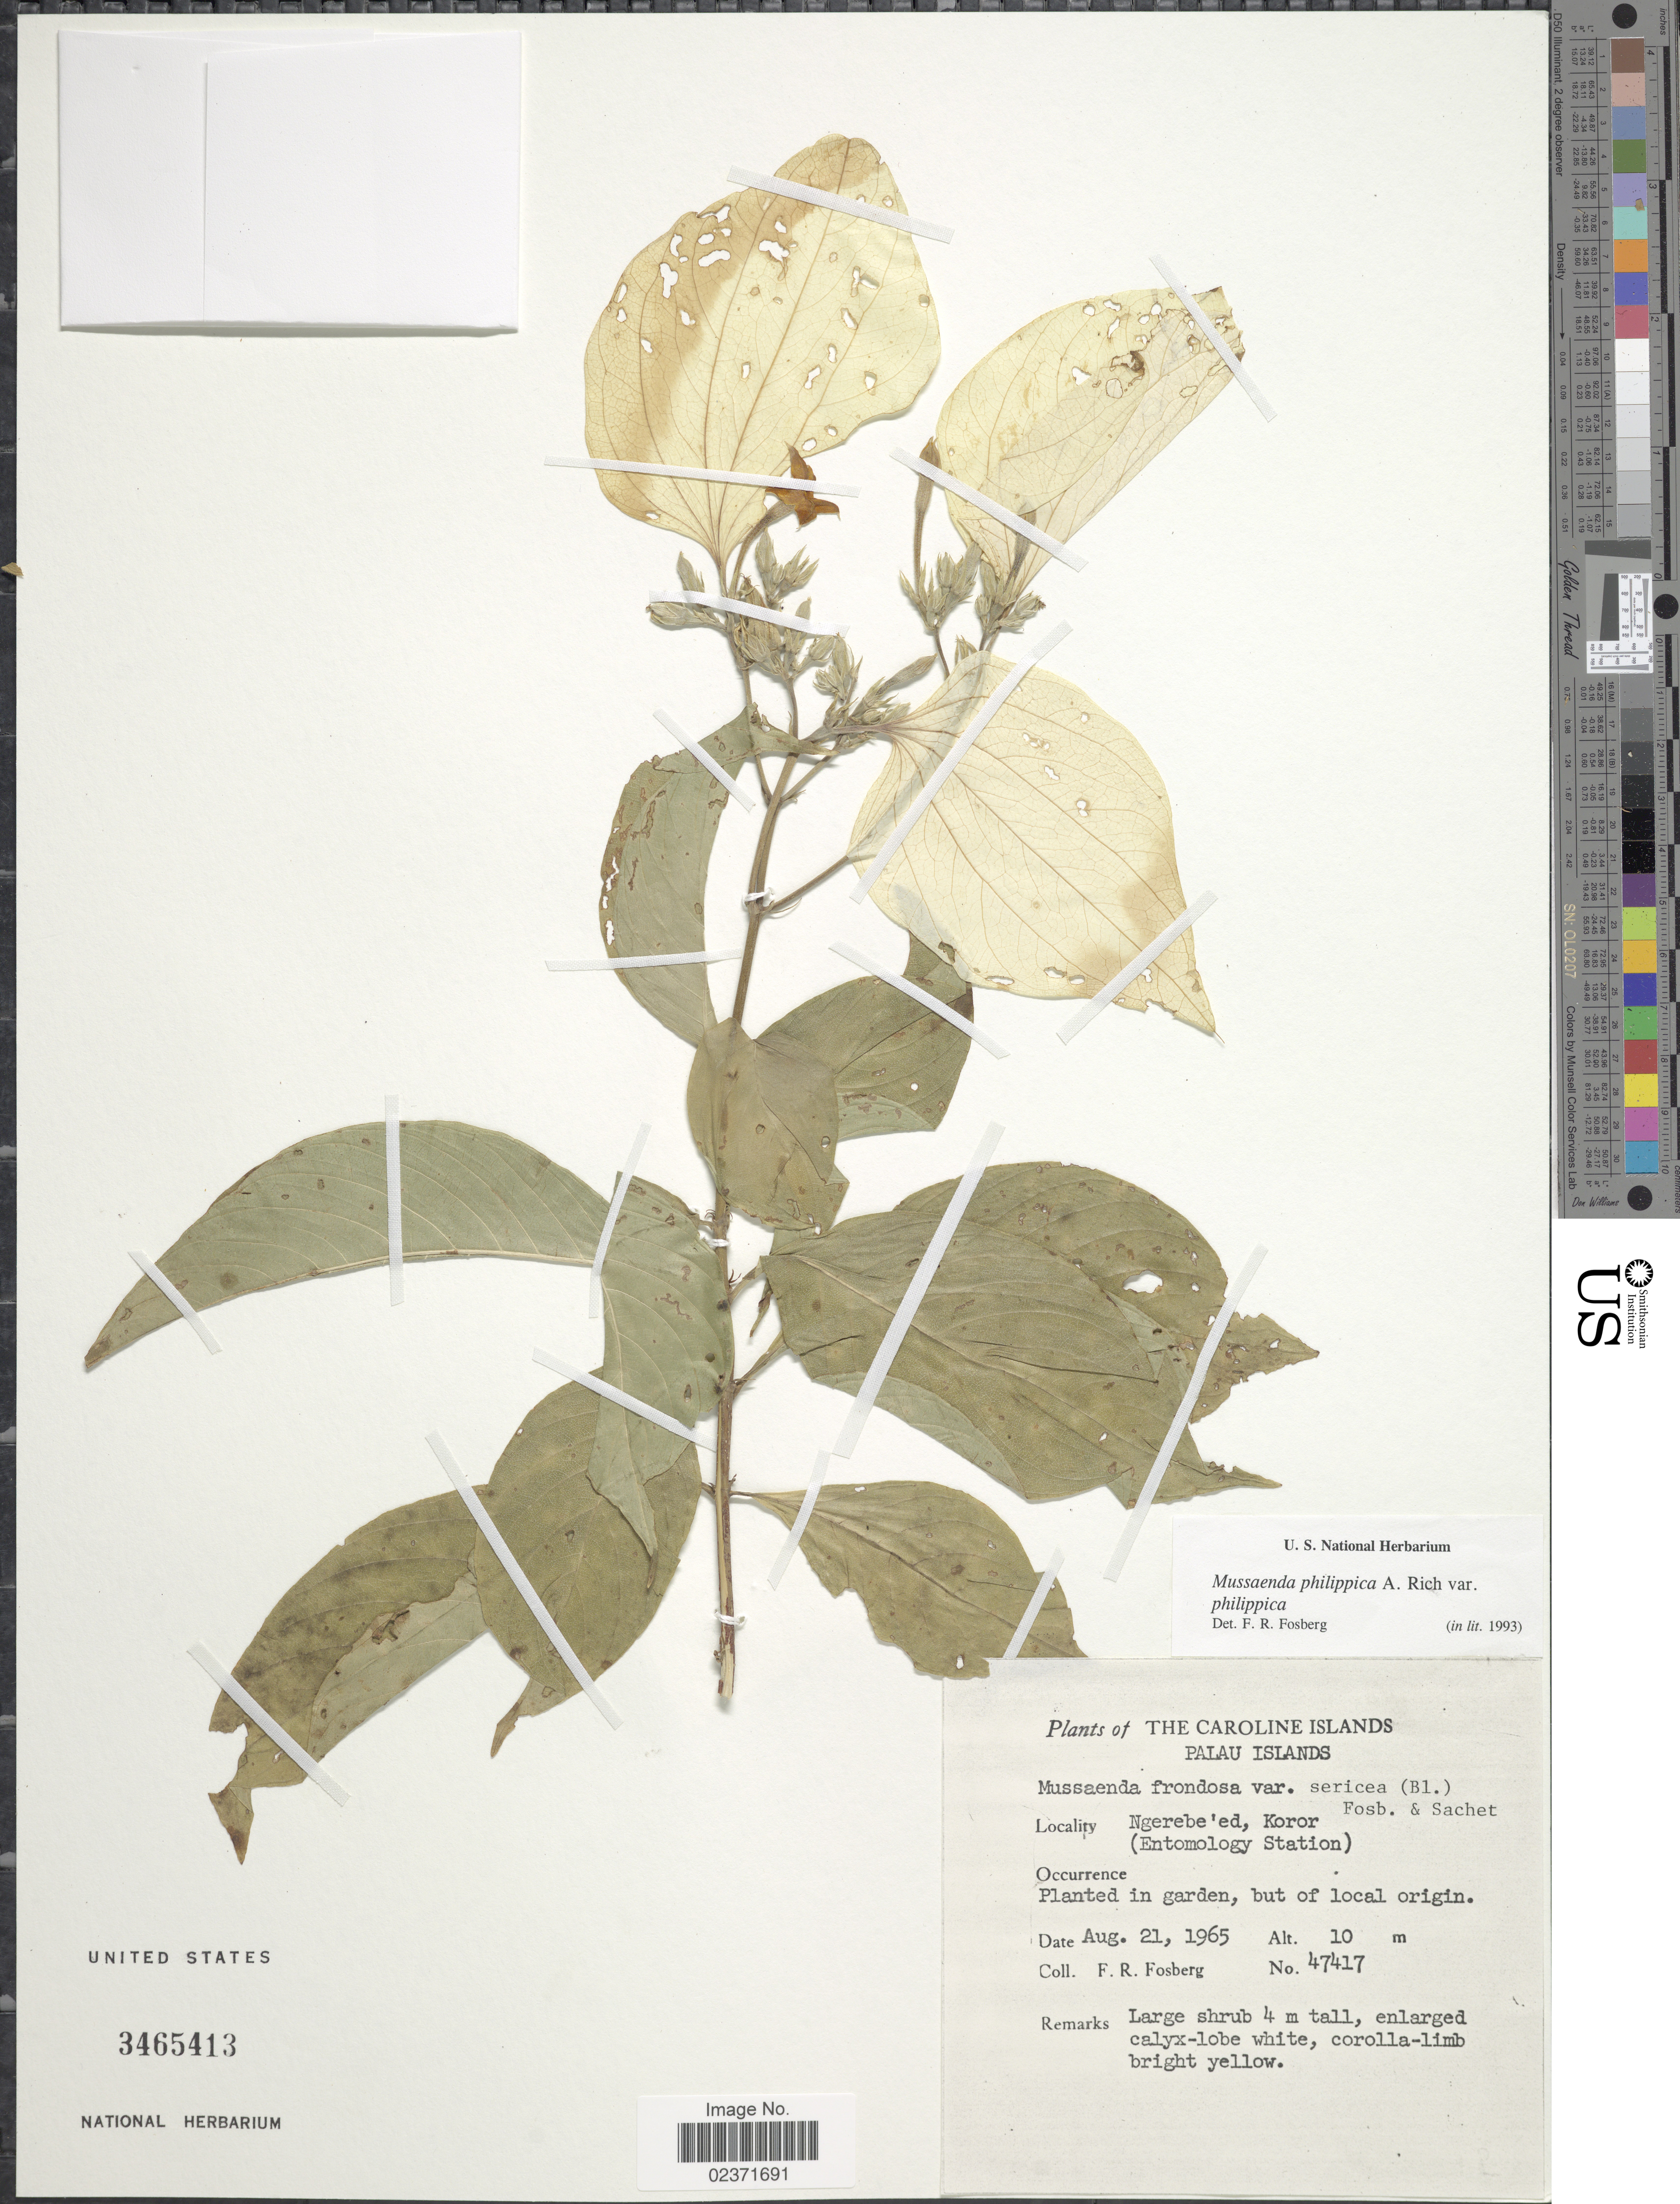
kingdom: Plantae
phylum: Tracheophyta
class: Magnoliopsida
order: Gentianales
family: Rubiaceae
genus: Mussaenda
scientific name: Mussaenda philippica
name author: A. Rich.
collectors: F. R. Fosberg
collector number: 47417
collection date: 1965-08-21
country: Palau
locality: The Caroline Islands. Palau Islands. Ngerebe'ed, Koror (Entomology Station)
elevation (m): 10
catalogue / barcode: US 3465413